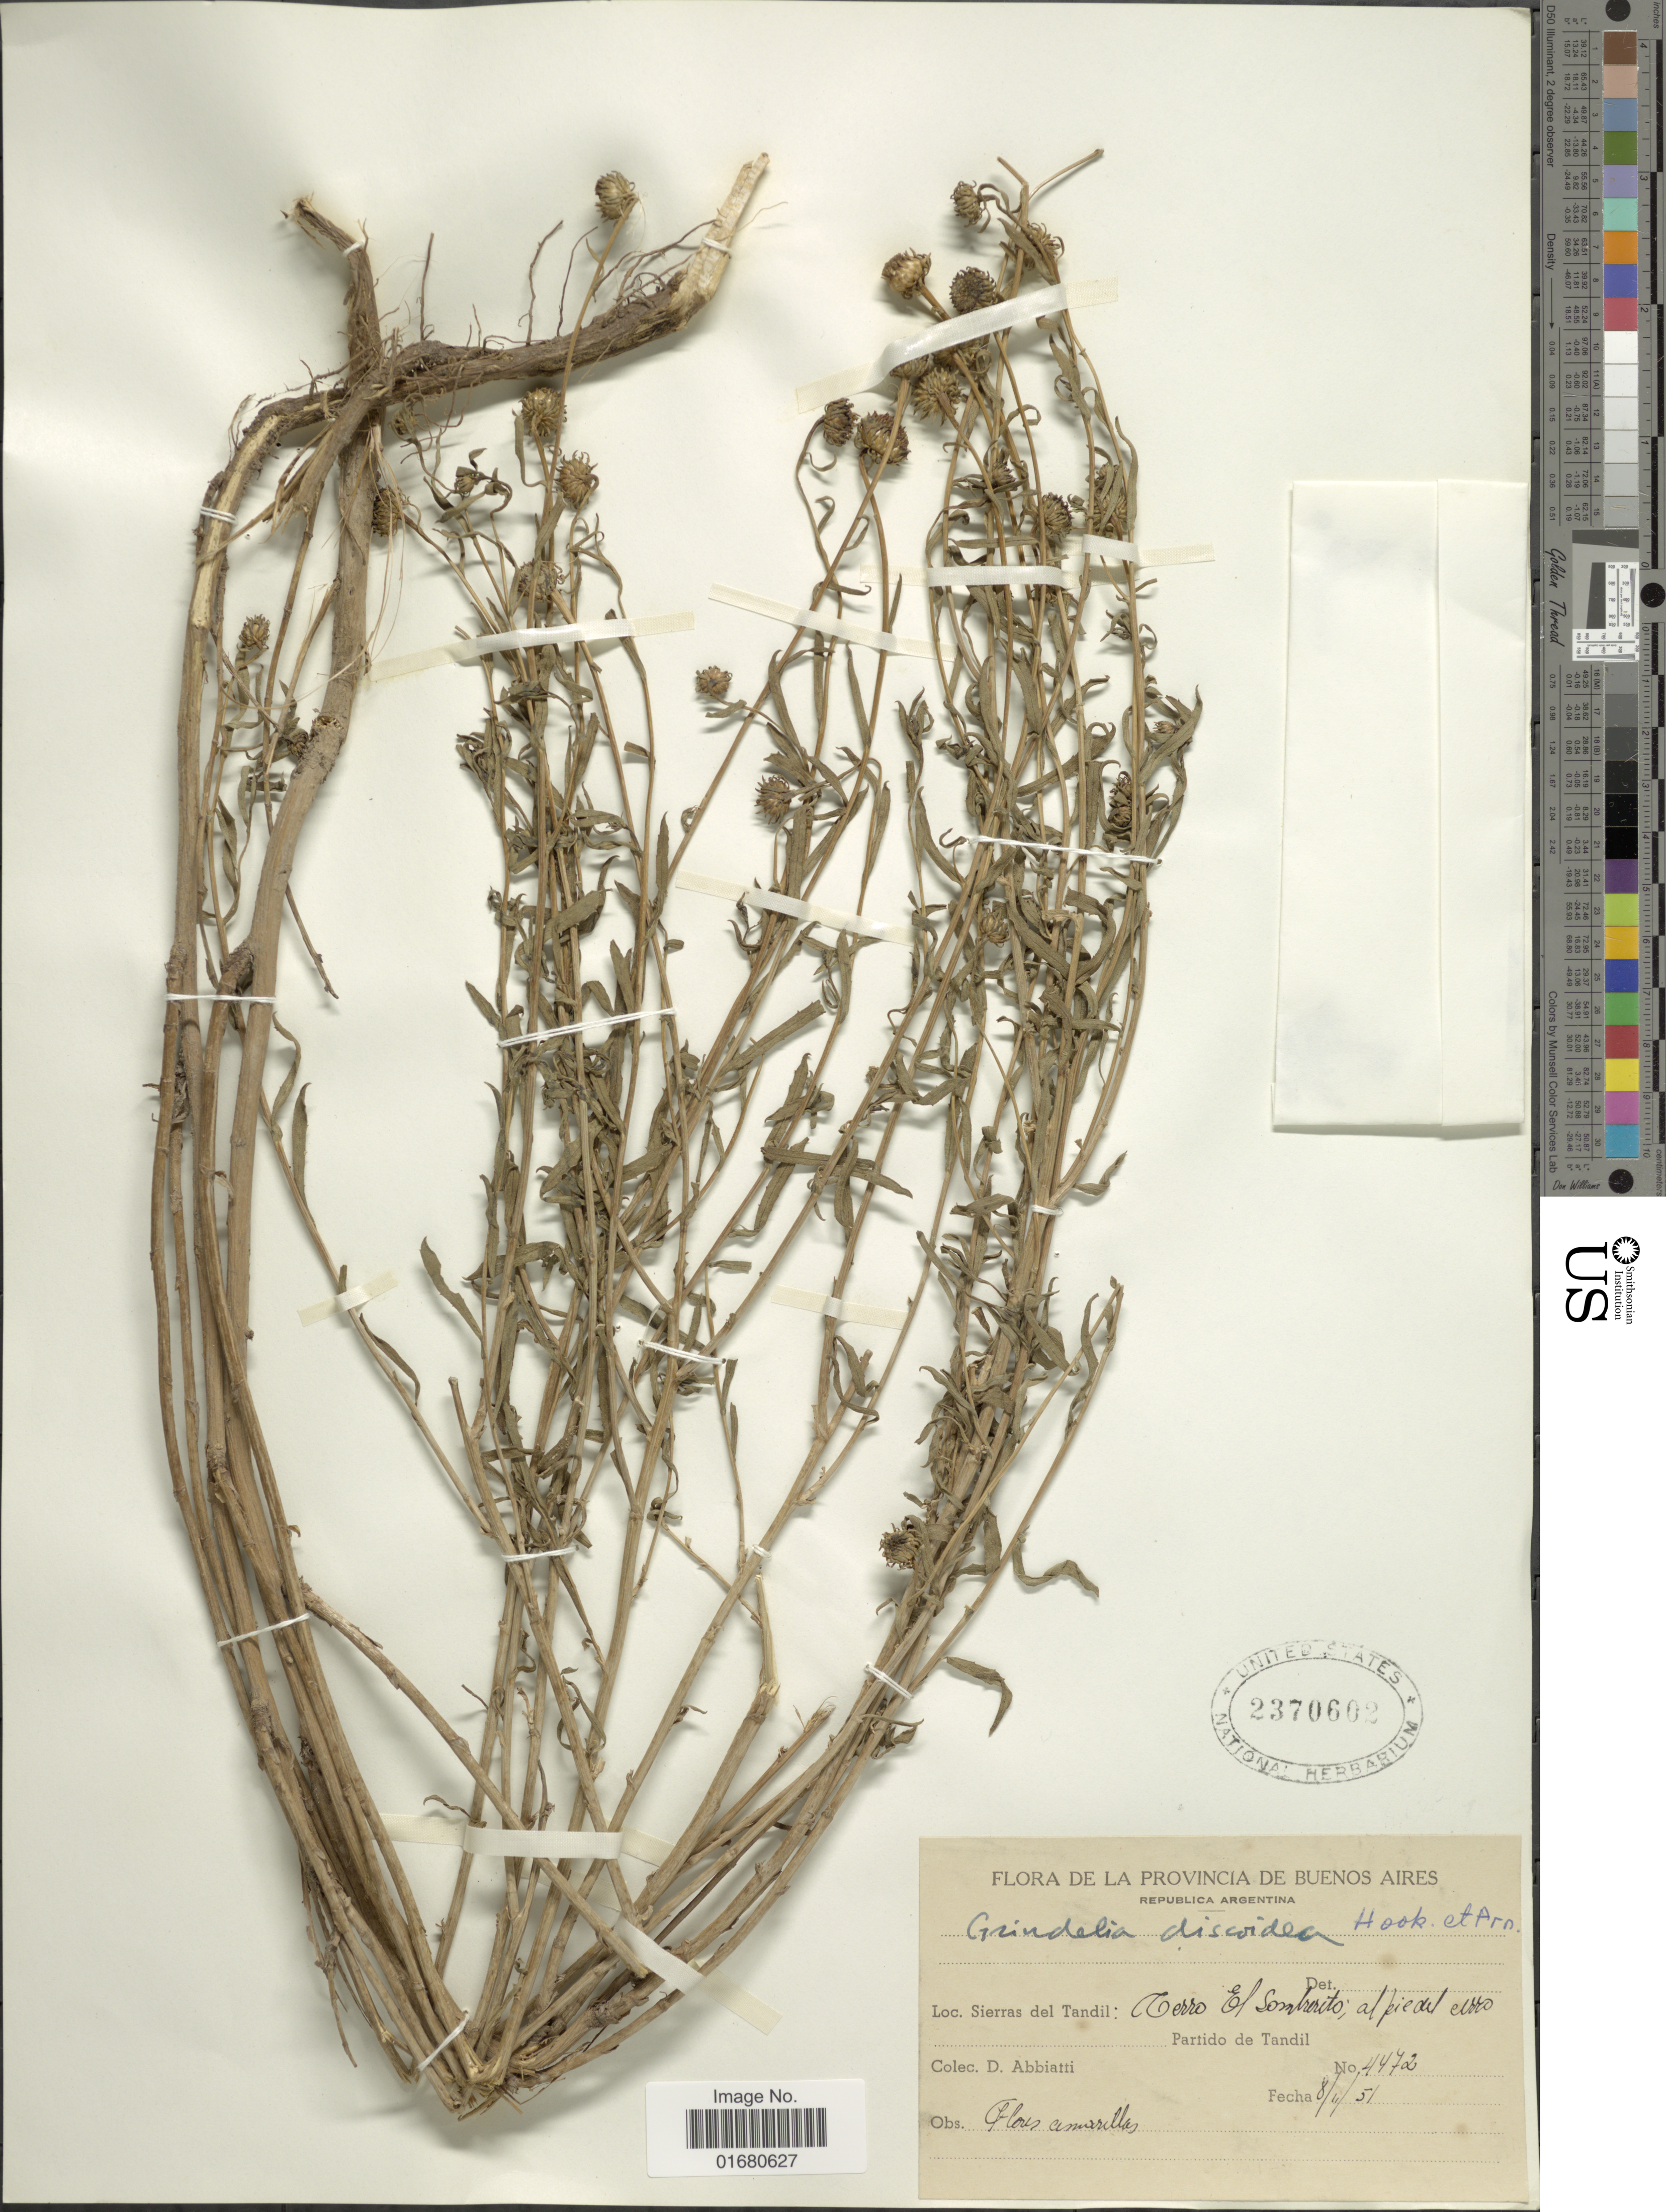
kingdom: Plantae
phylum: Tracheophyta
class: Magnoliopsida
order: Asterales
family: Asteraceae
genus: Grindelia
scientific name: Grindelia pulchella var. discoidea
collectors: D. Abbiatti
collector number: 4472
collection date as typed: Transcribed d/m/y: 8/11/5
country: Argentina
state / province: Buenos Aires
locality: Sierras del Tandil: Cerro El Sombrereto, al pie del cerro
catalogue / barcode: US 2370602